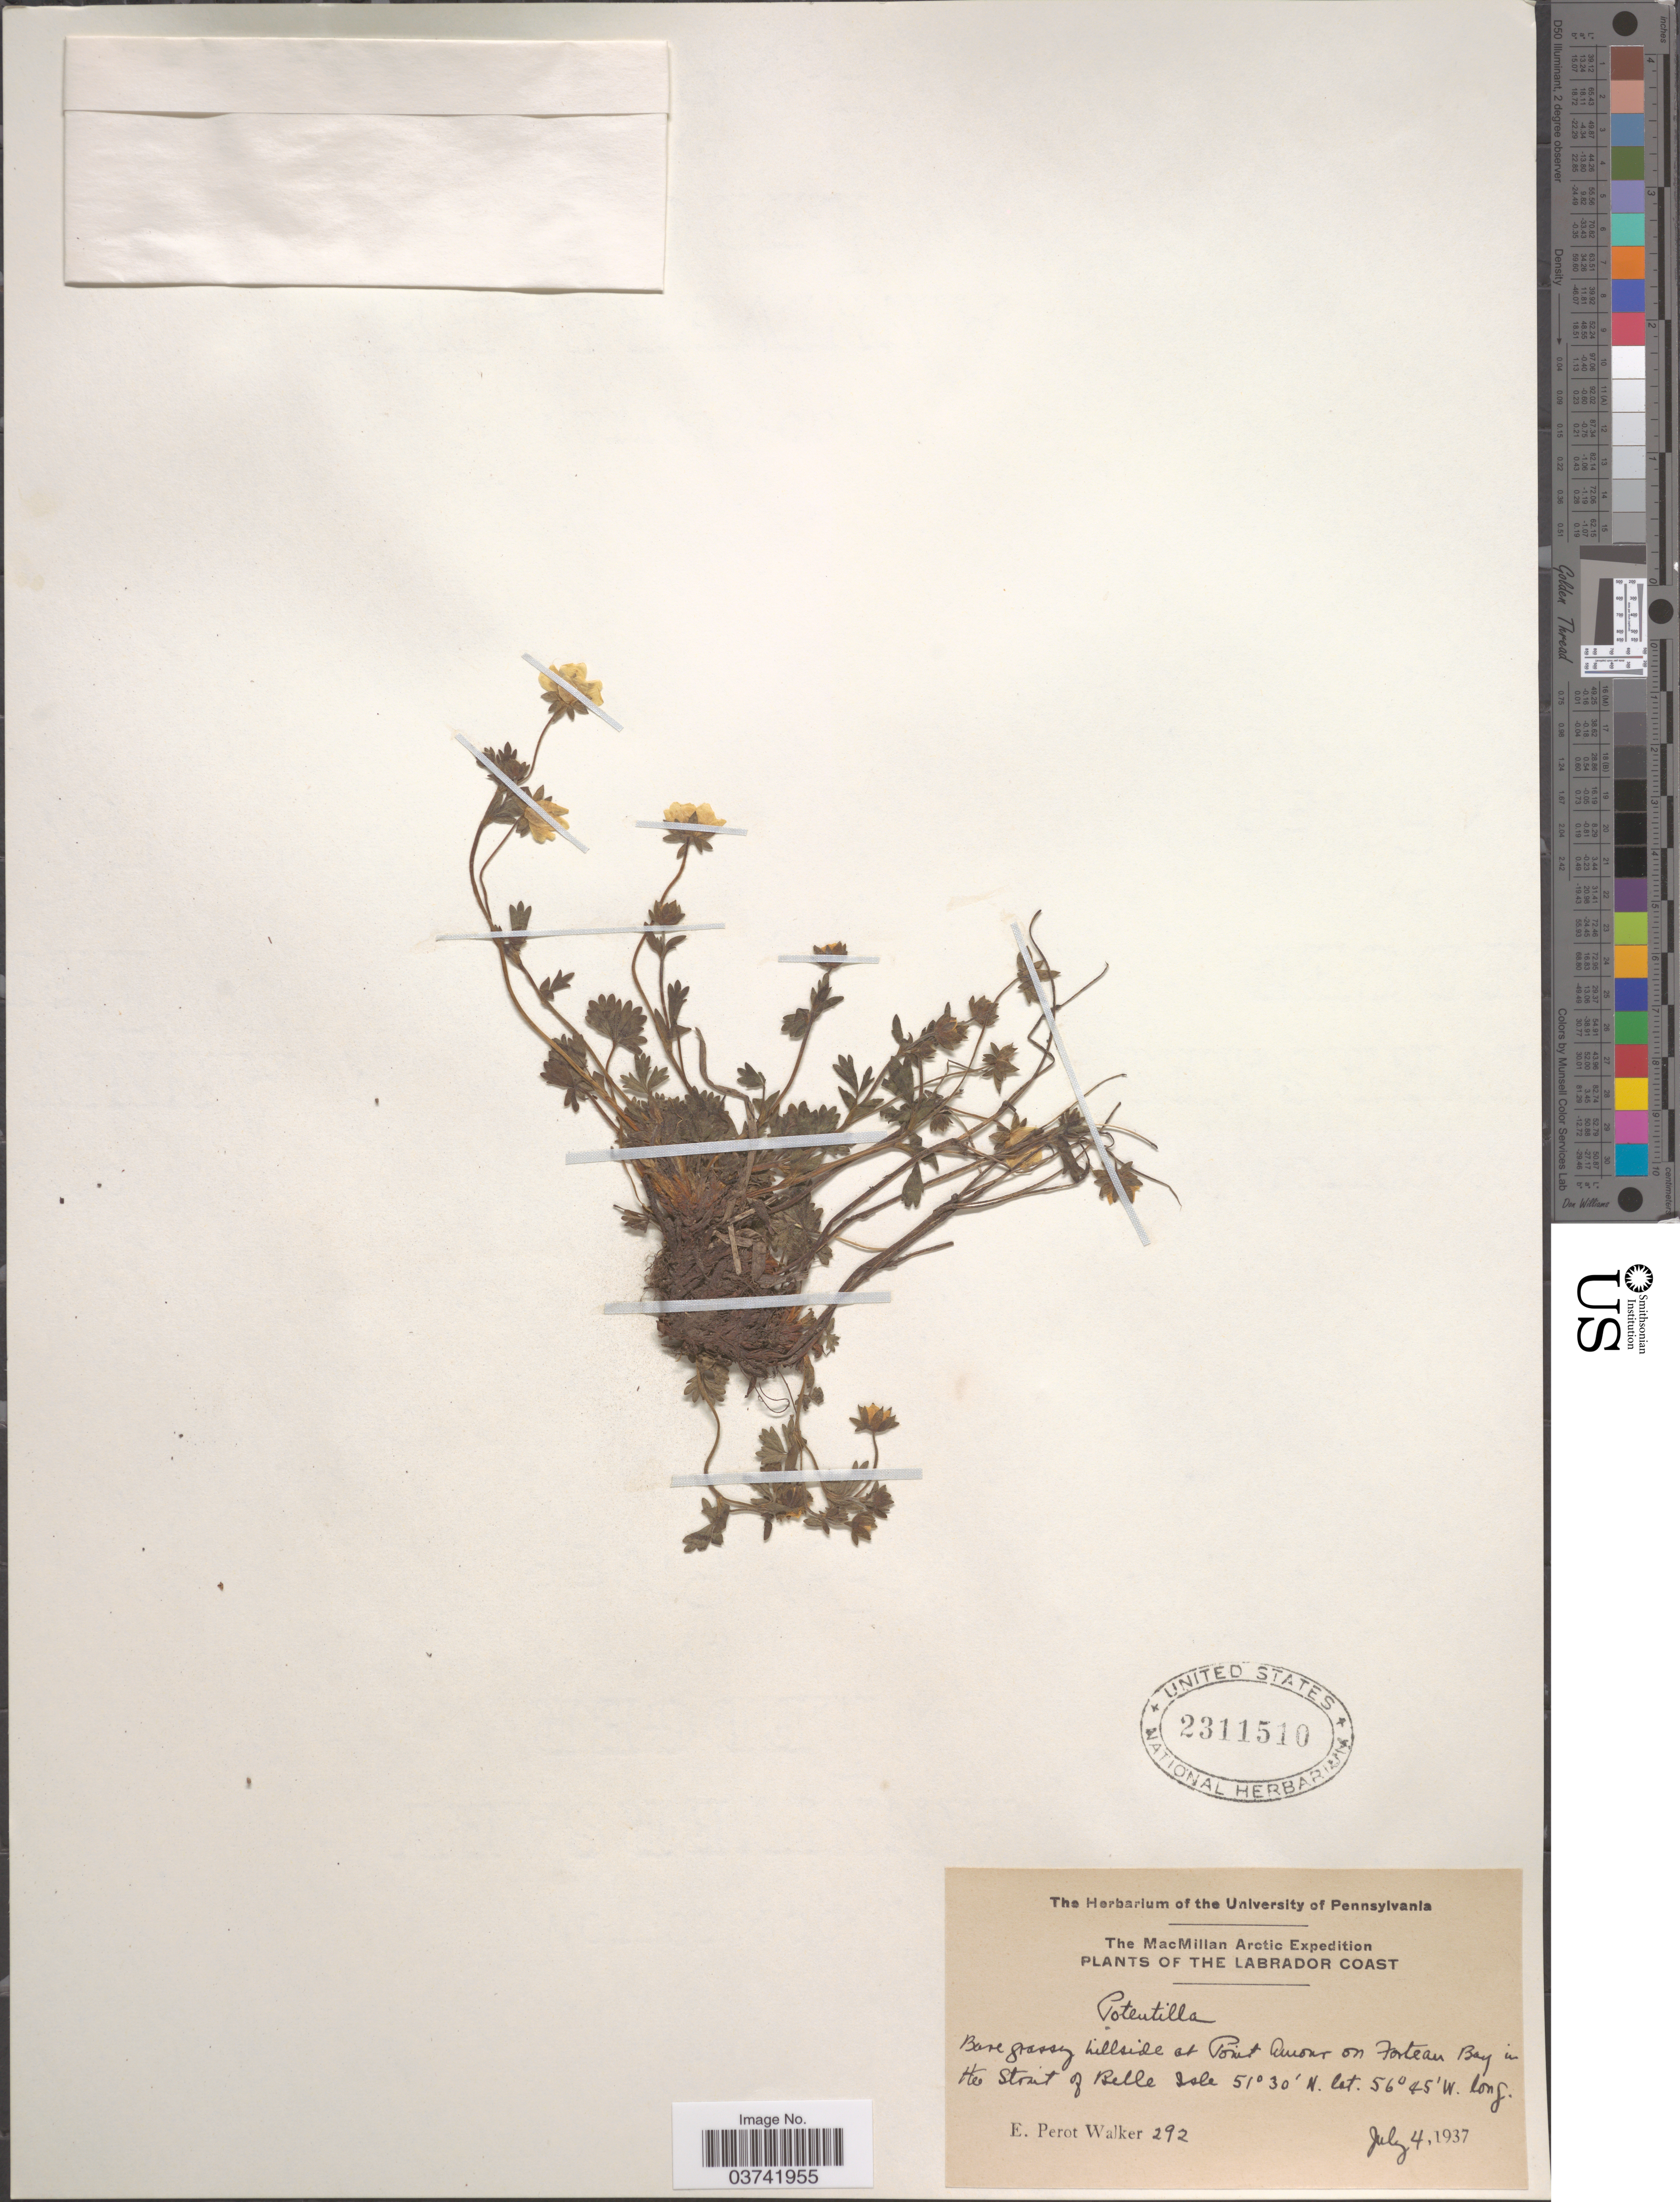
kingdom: Plantae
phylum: Tracheophyta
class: Magnoliopsida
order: Rosales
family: Rosaceae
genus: Potentilla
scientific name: Potentilla sp.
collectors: E. Walker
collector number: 292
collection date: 1937-07-04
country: Canada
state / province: Newfoundland and Labrador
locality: Labrador Coast. Bare grassy hillside at Point Amour on Forteau Bay in the Strait of Belle Isle.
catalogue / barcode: US 2311510